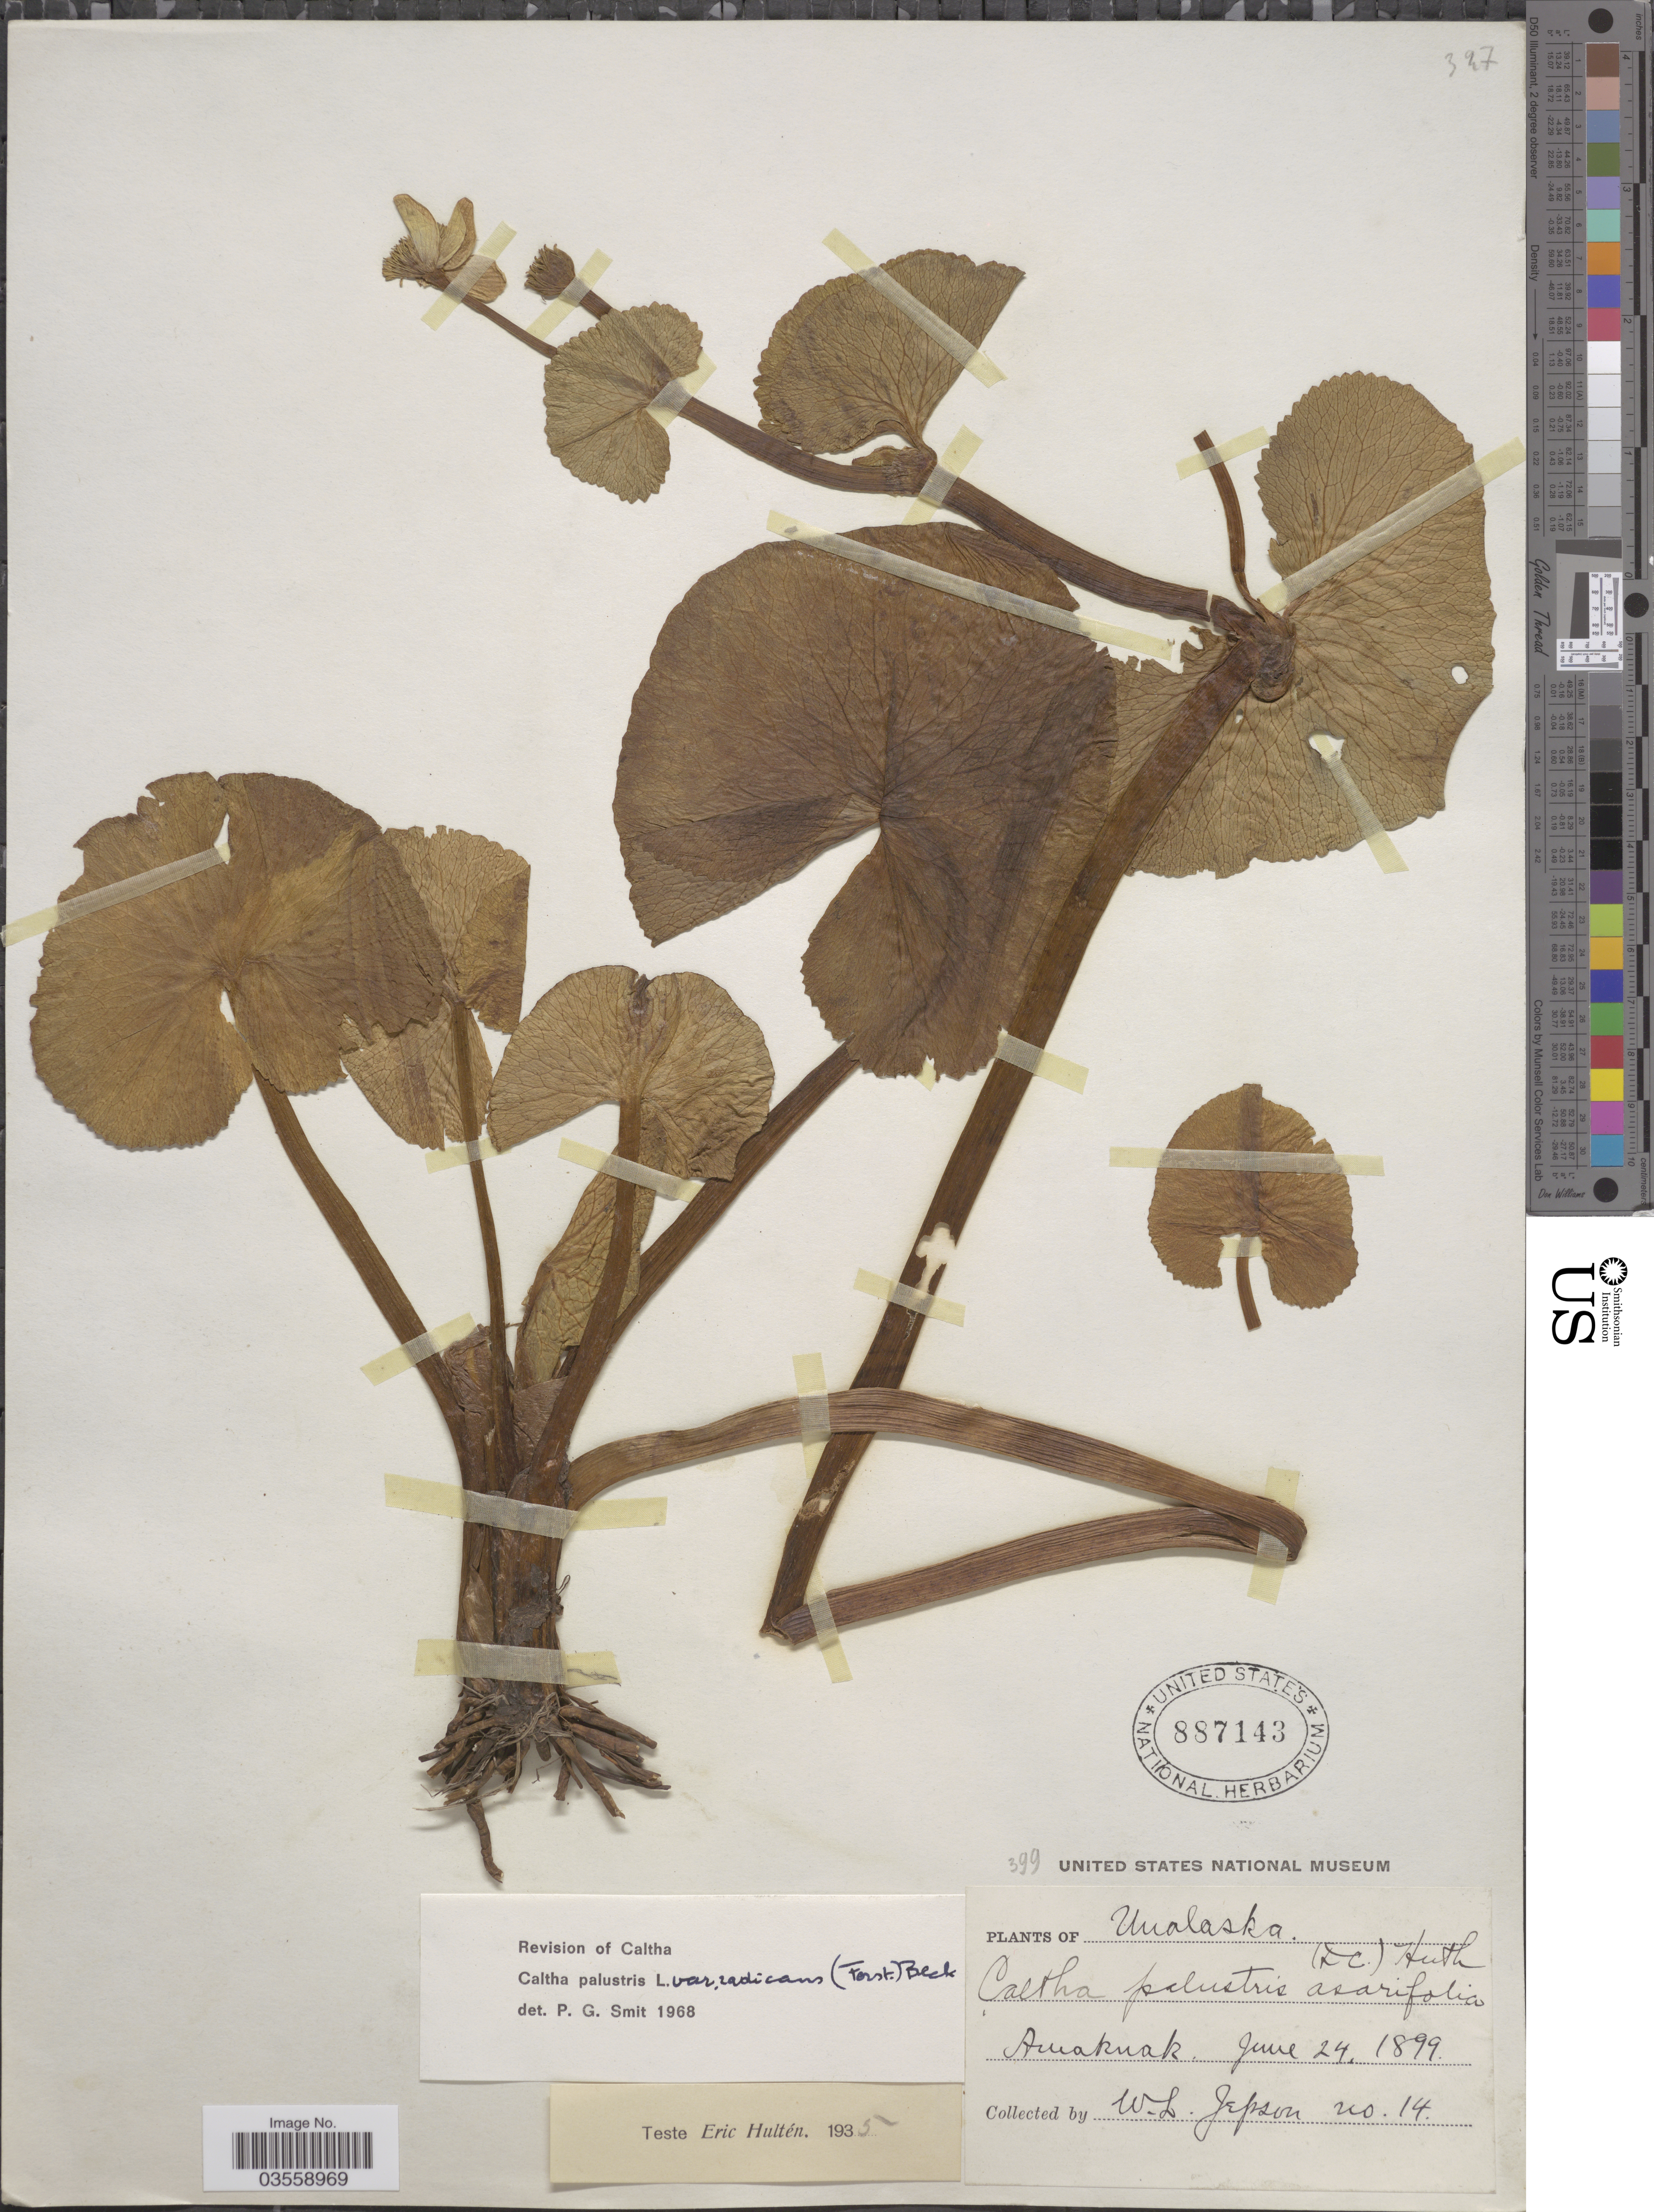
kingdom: Plantae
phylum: Tracheophyta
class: Magnoliopsida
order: Ranunculales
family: Ranunculaceae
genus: Caltha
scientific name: Caltha palustris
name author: L.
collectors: W. L. Jepson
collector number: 14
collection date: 1899-06-24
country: United States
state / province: Alaska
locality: Unalaska. Amaknak.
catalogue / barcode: US 887143